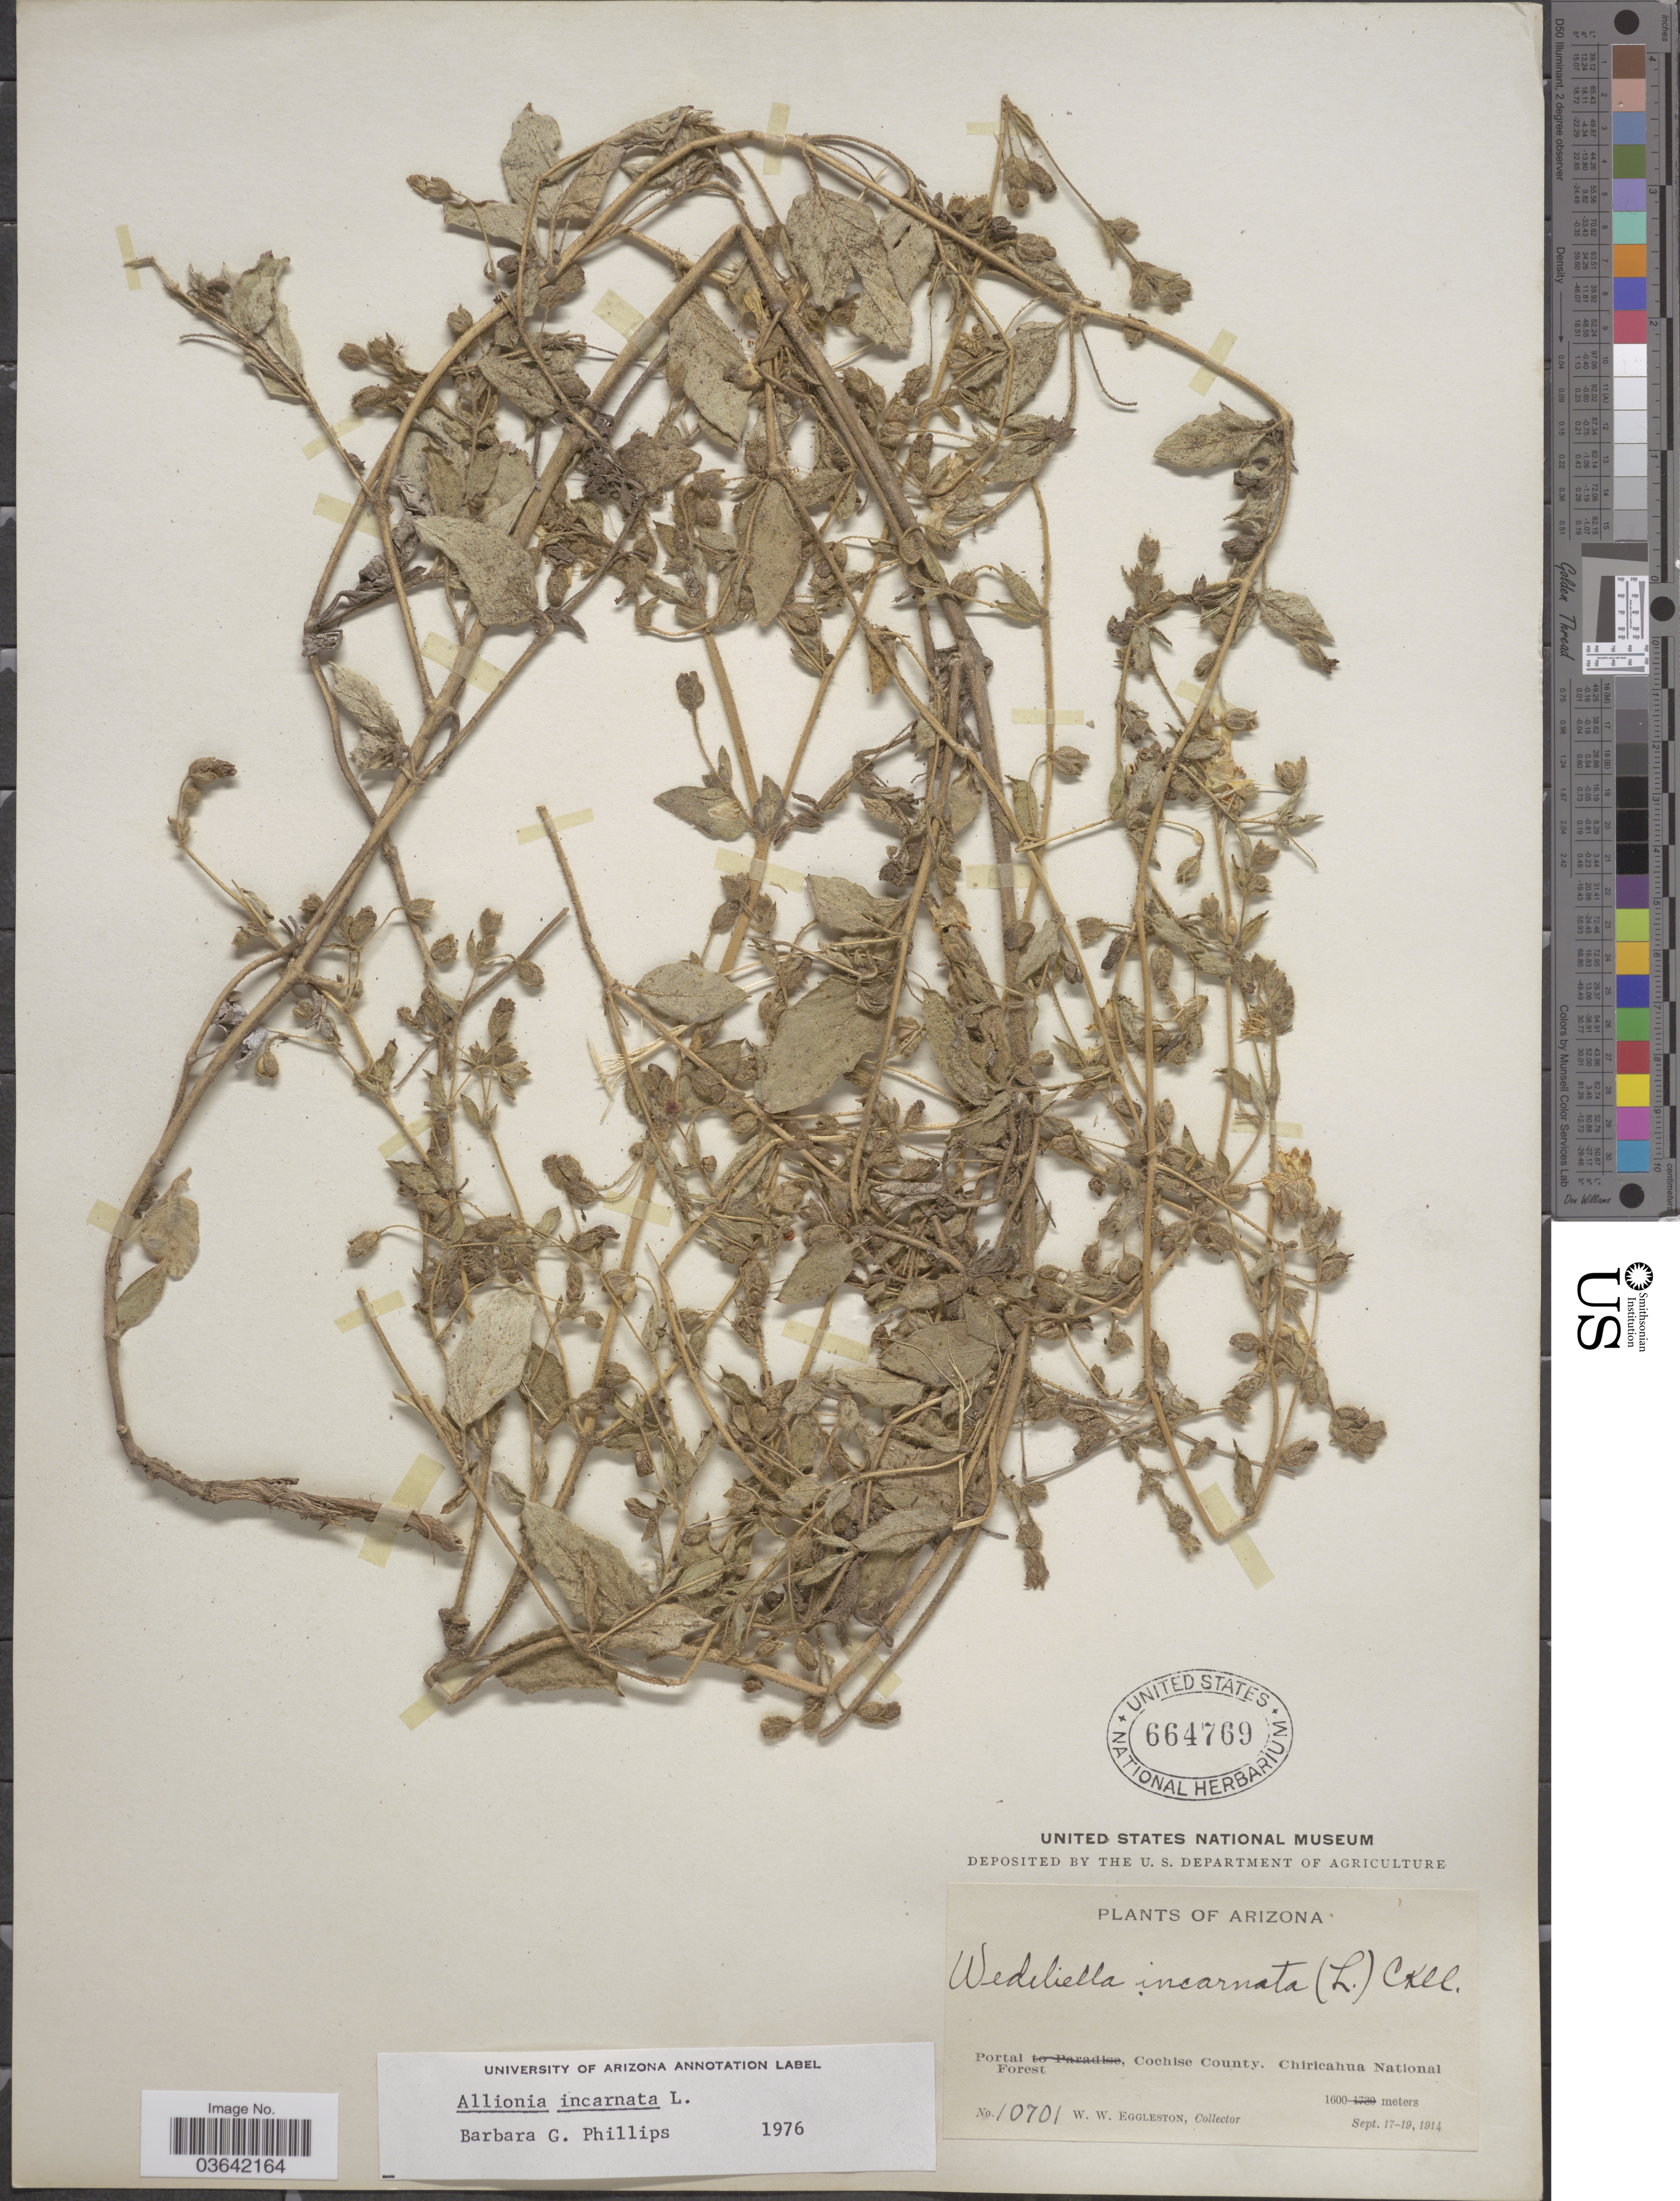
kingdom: Plantae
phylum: Tracheophyta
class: Magnoliopsida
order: Caryophyllales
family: Nyctaginaceae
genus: Allionia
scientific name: Allionia incarnata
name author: L.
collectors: W. W. Eggleston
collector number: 10701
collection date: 1914-09-17/1914-09-19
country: United States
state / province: Arizona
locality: Portal, Cochise County, Chiricahua National Forest.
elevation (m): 1600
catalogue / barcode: US 664769